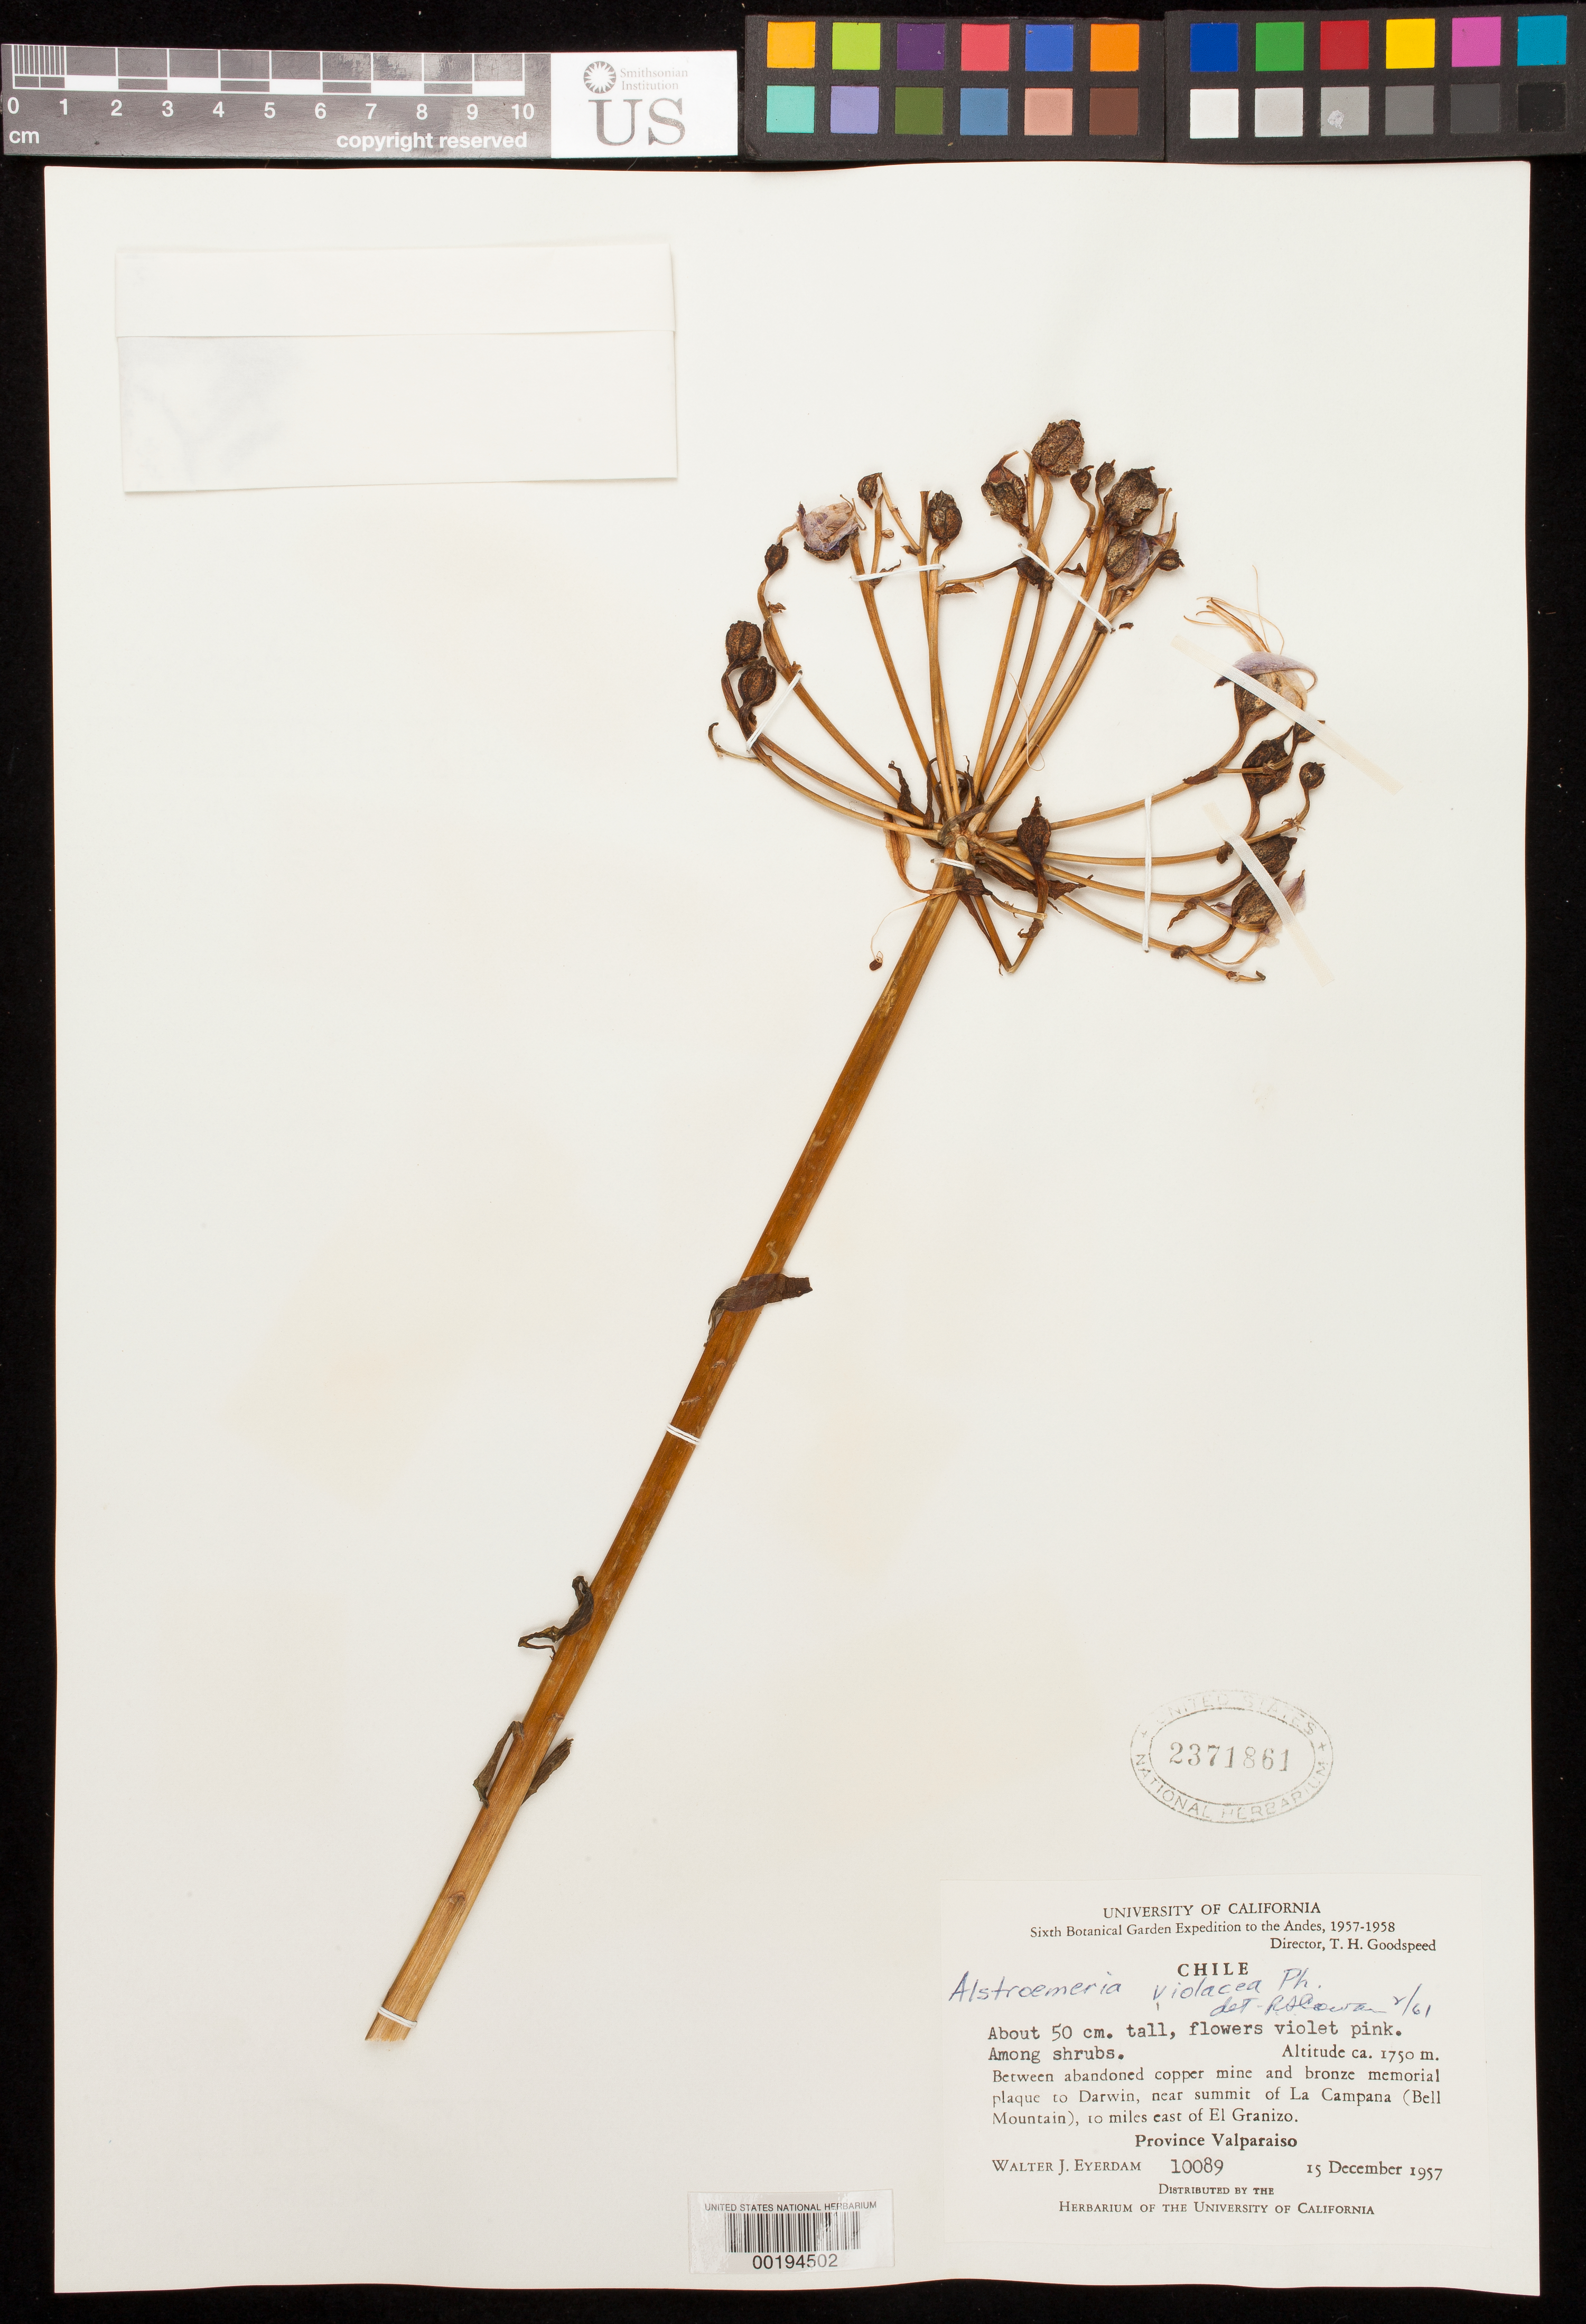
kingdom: Plantae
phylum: Tracheophyta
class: Liliopsida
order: Liliales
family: Alstroemeriaceae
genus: Alstroemeria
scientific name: Alstroemeria violacea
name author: Phil.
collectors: W. J. Eyerdam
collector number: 10089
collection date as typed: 15 Dec 1957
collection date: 1957-12-15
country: Chile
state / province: Valparaíso (V)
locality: Between abandoned copper mine & bronze memorial plaque to darwin near summet of la campana (bell mt), 10 mi e of el granizo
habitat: Among shrubs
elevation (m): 1750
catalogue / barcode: US 2371861